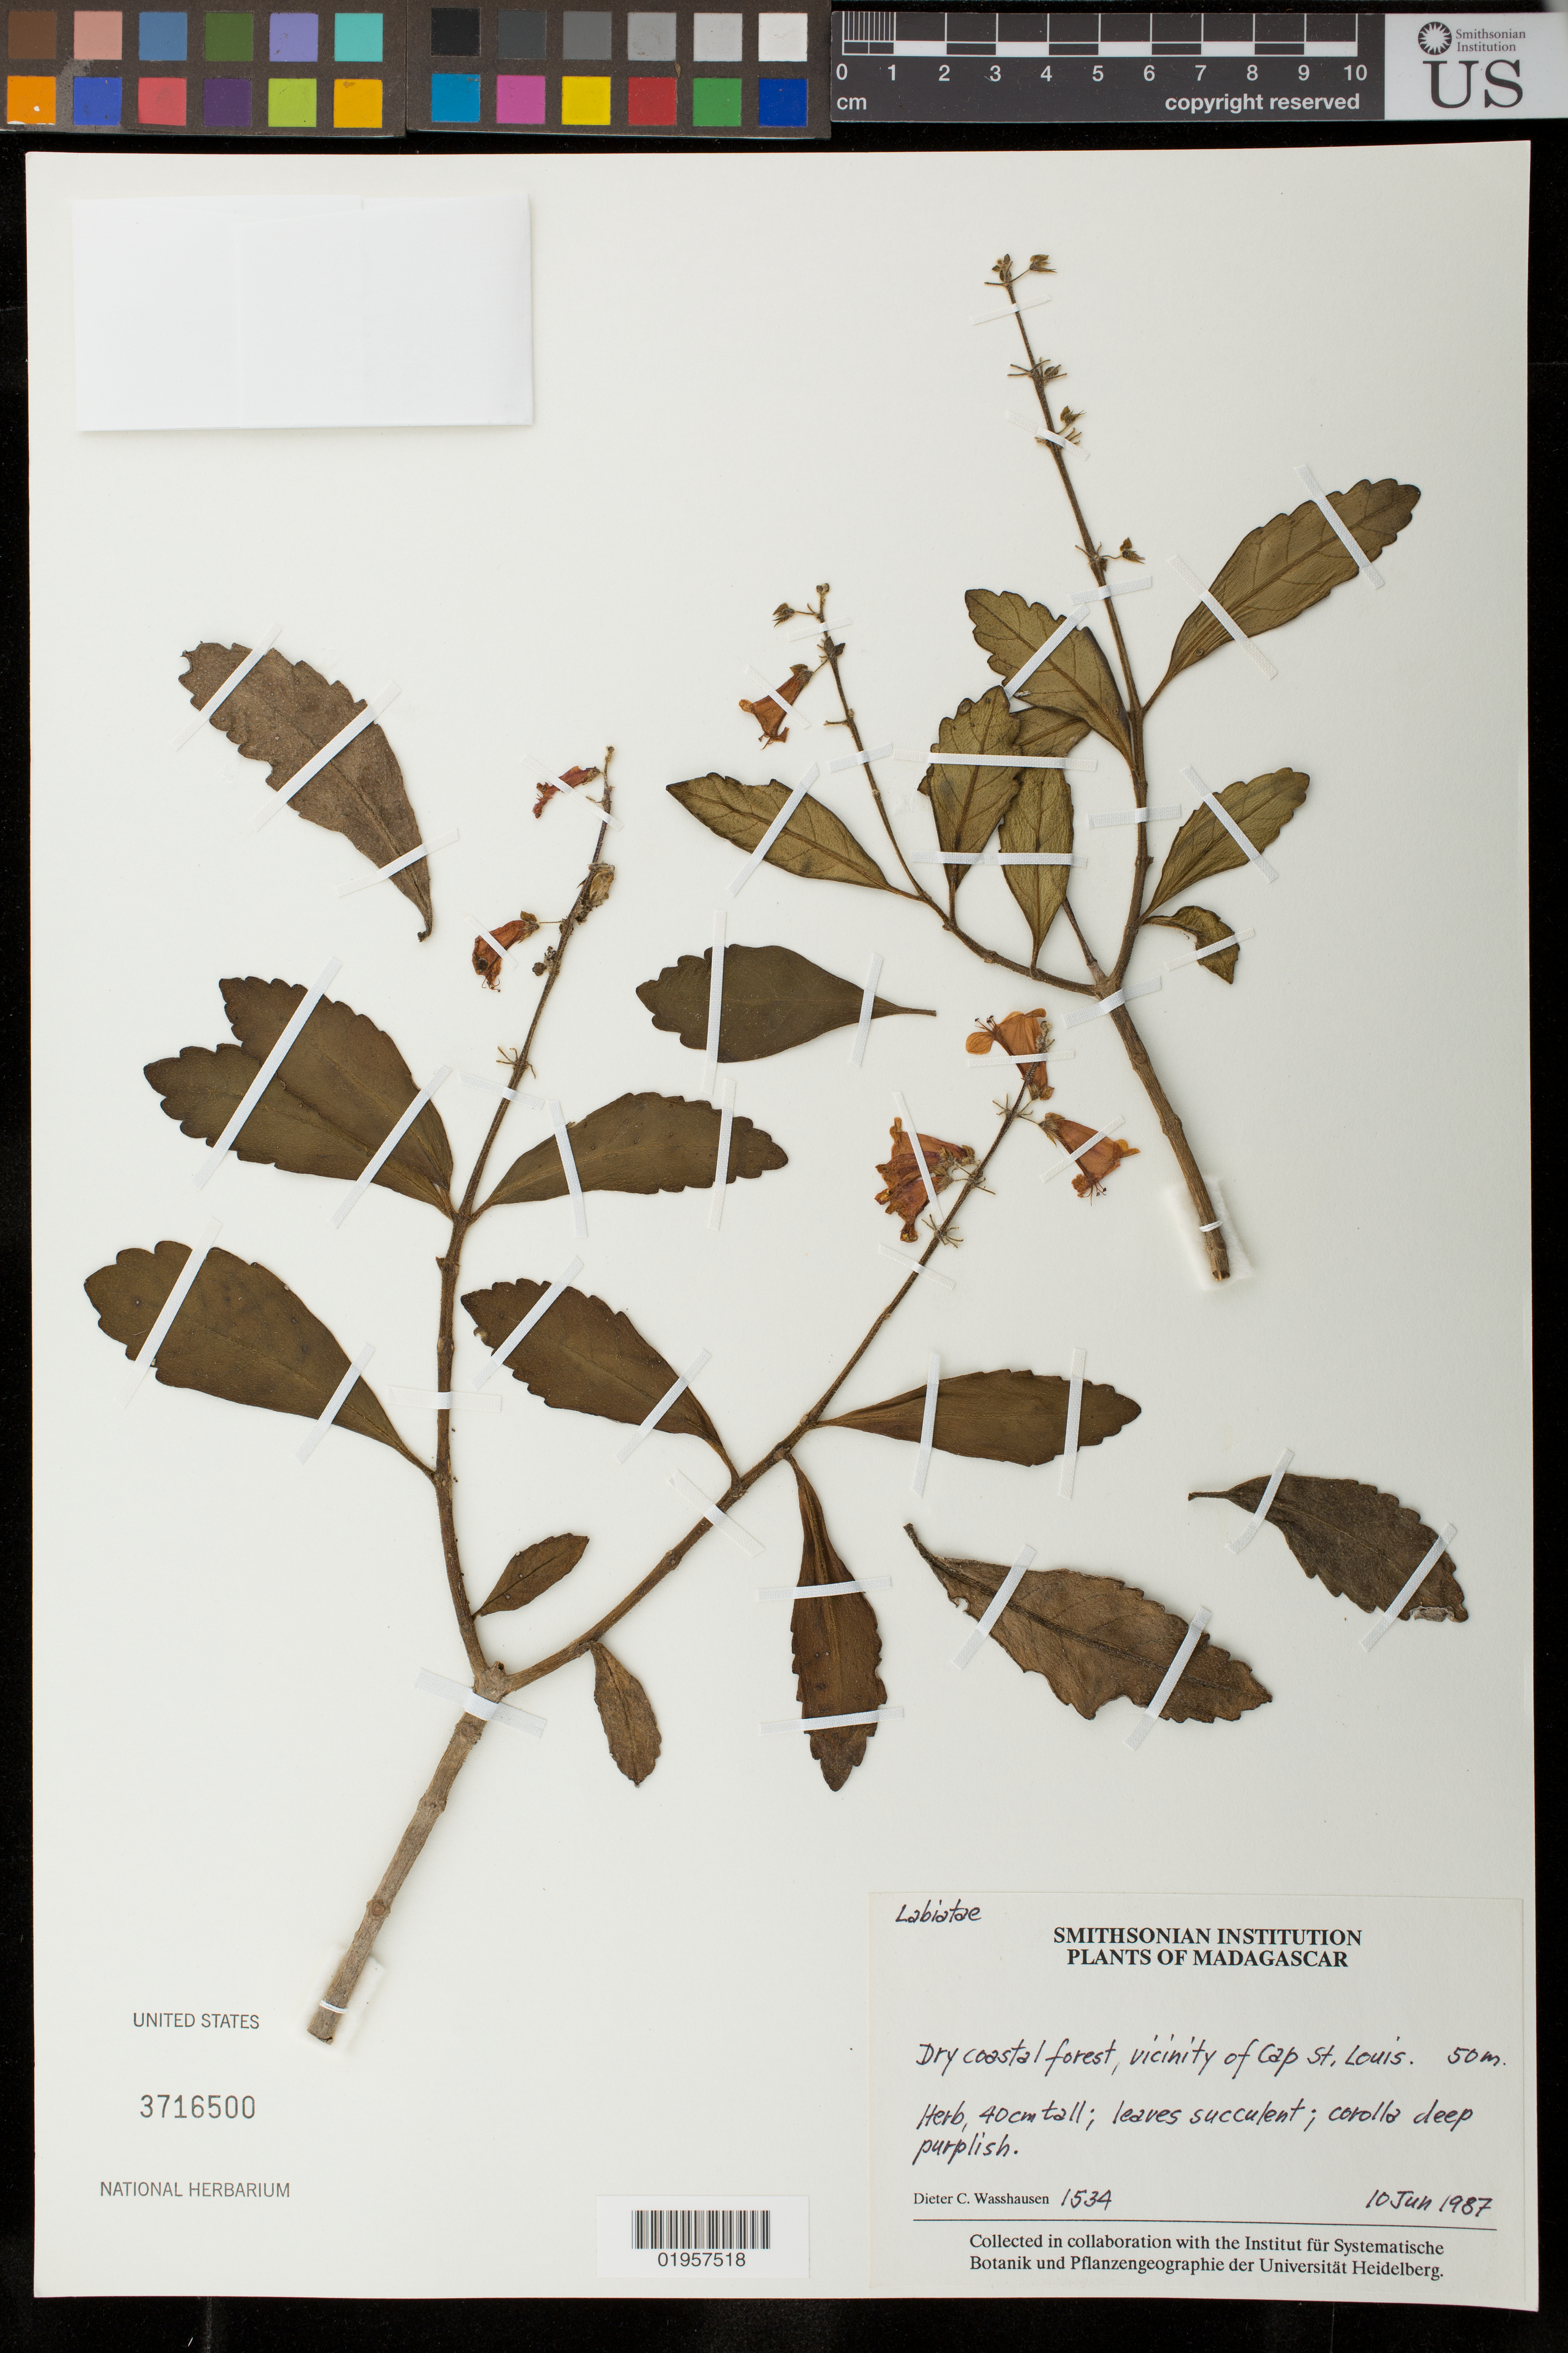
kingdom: Plantae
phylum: Tracheophyta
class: Magnoliopsida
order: Lamiales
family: Lamiaceae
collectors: D. C. Wasshausen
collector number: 1534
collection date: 1987-06-10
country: Madagascar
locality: Cap St. Louis vicinity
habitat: Dry coastal forest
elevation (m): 50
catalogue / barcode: US 3716500